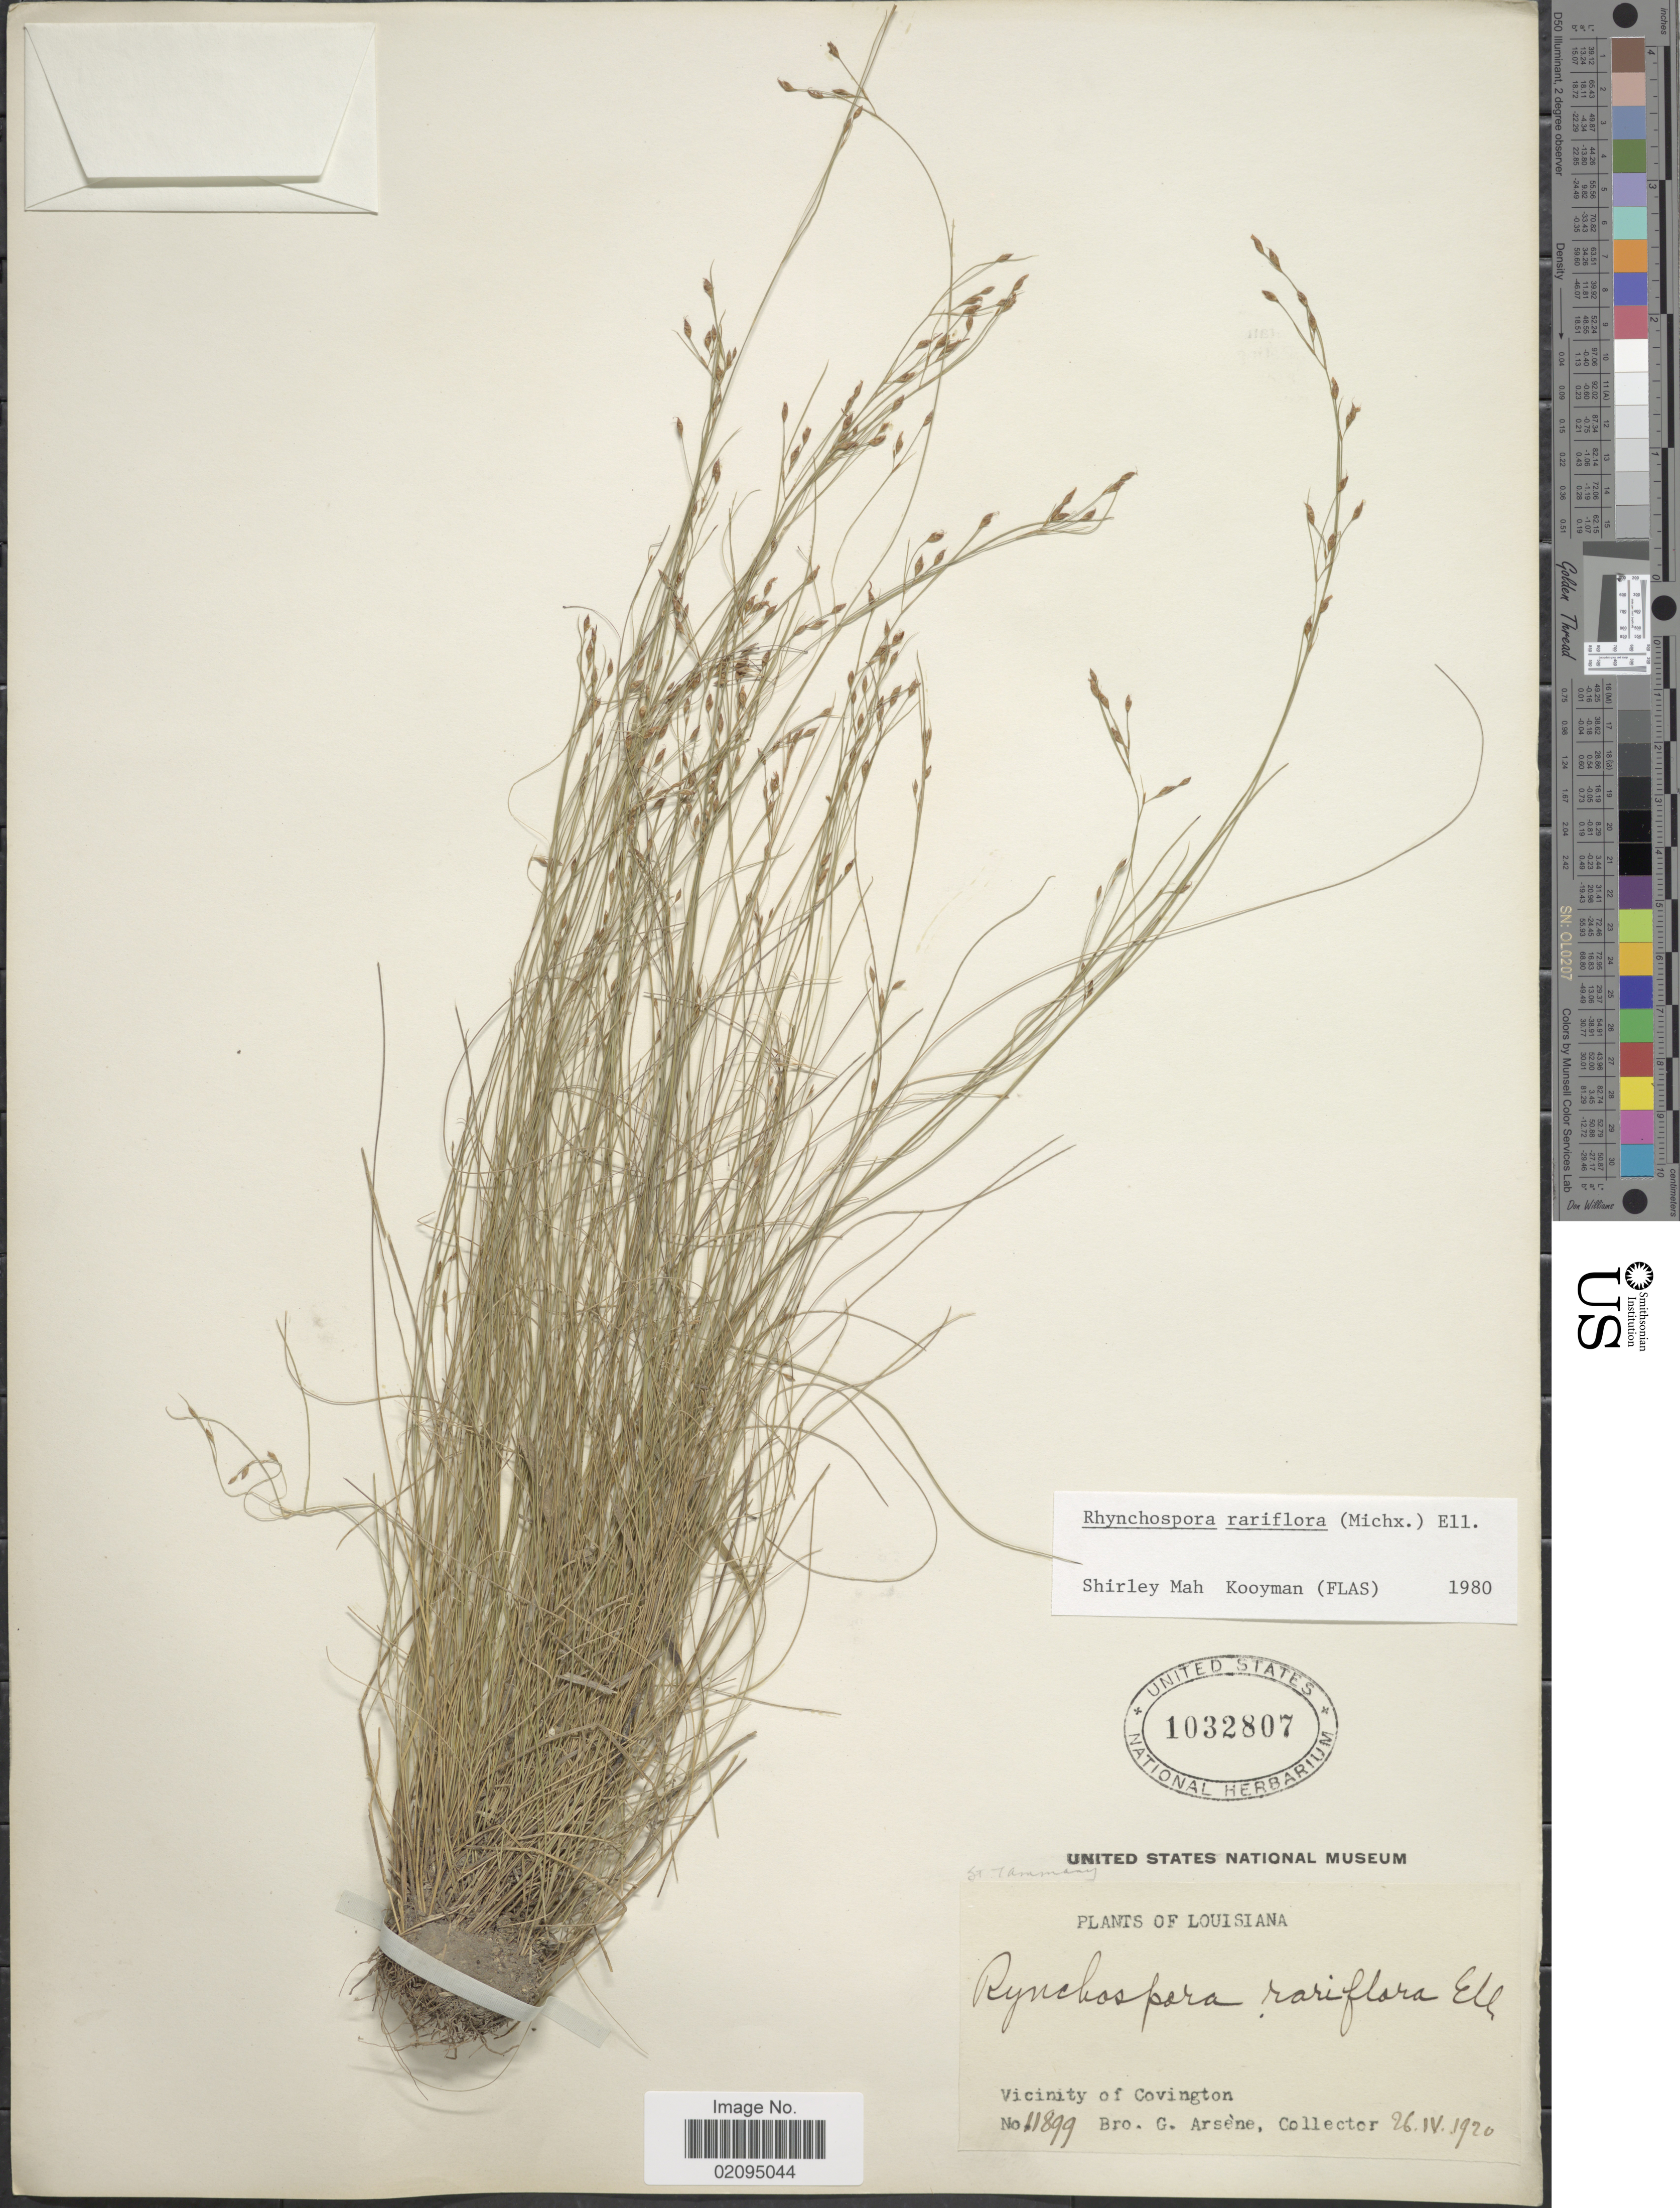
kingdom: Plantae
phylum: Tracheophyta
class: Liliopsida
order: Poales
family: Cyperaceae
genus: Rhynchospora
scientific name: Rhynchospora rariflora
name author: (Michx.) Elliott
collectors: Bro. G. Arsène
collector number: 11899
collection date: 1920-04-26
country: United States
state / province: Louisiana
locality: St. Tammany, Vicinity of Covington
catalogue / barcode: US 1032807